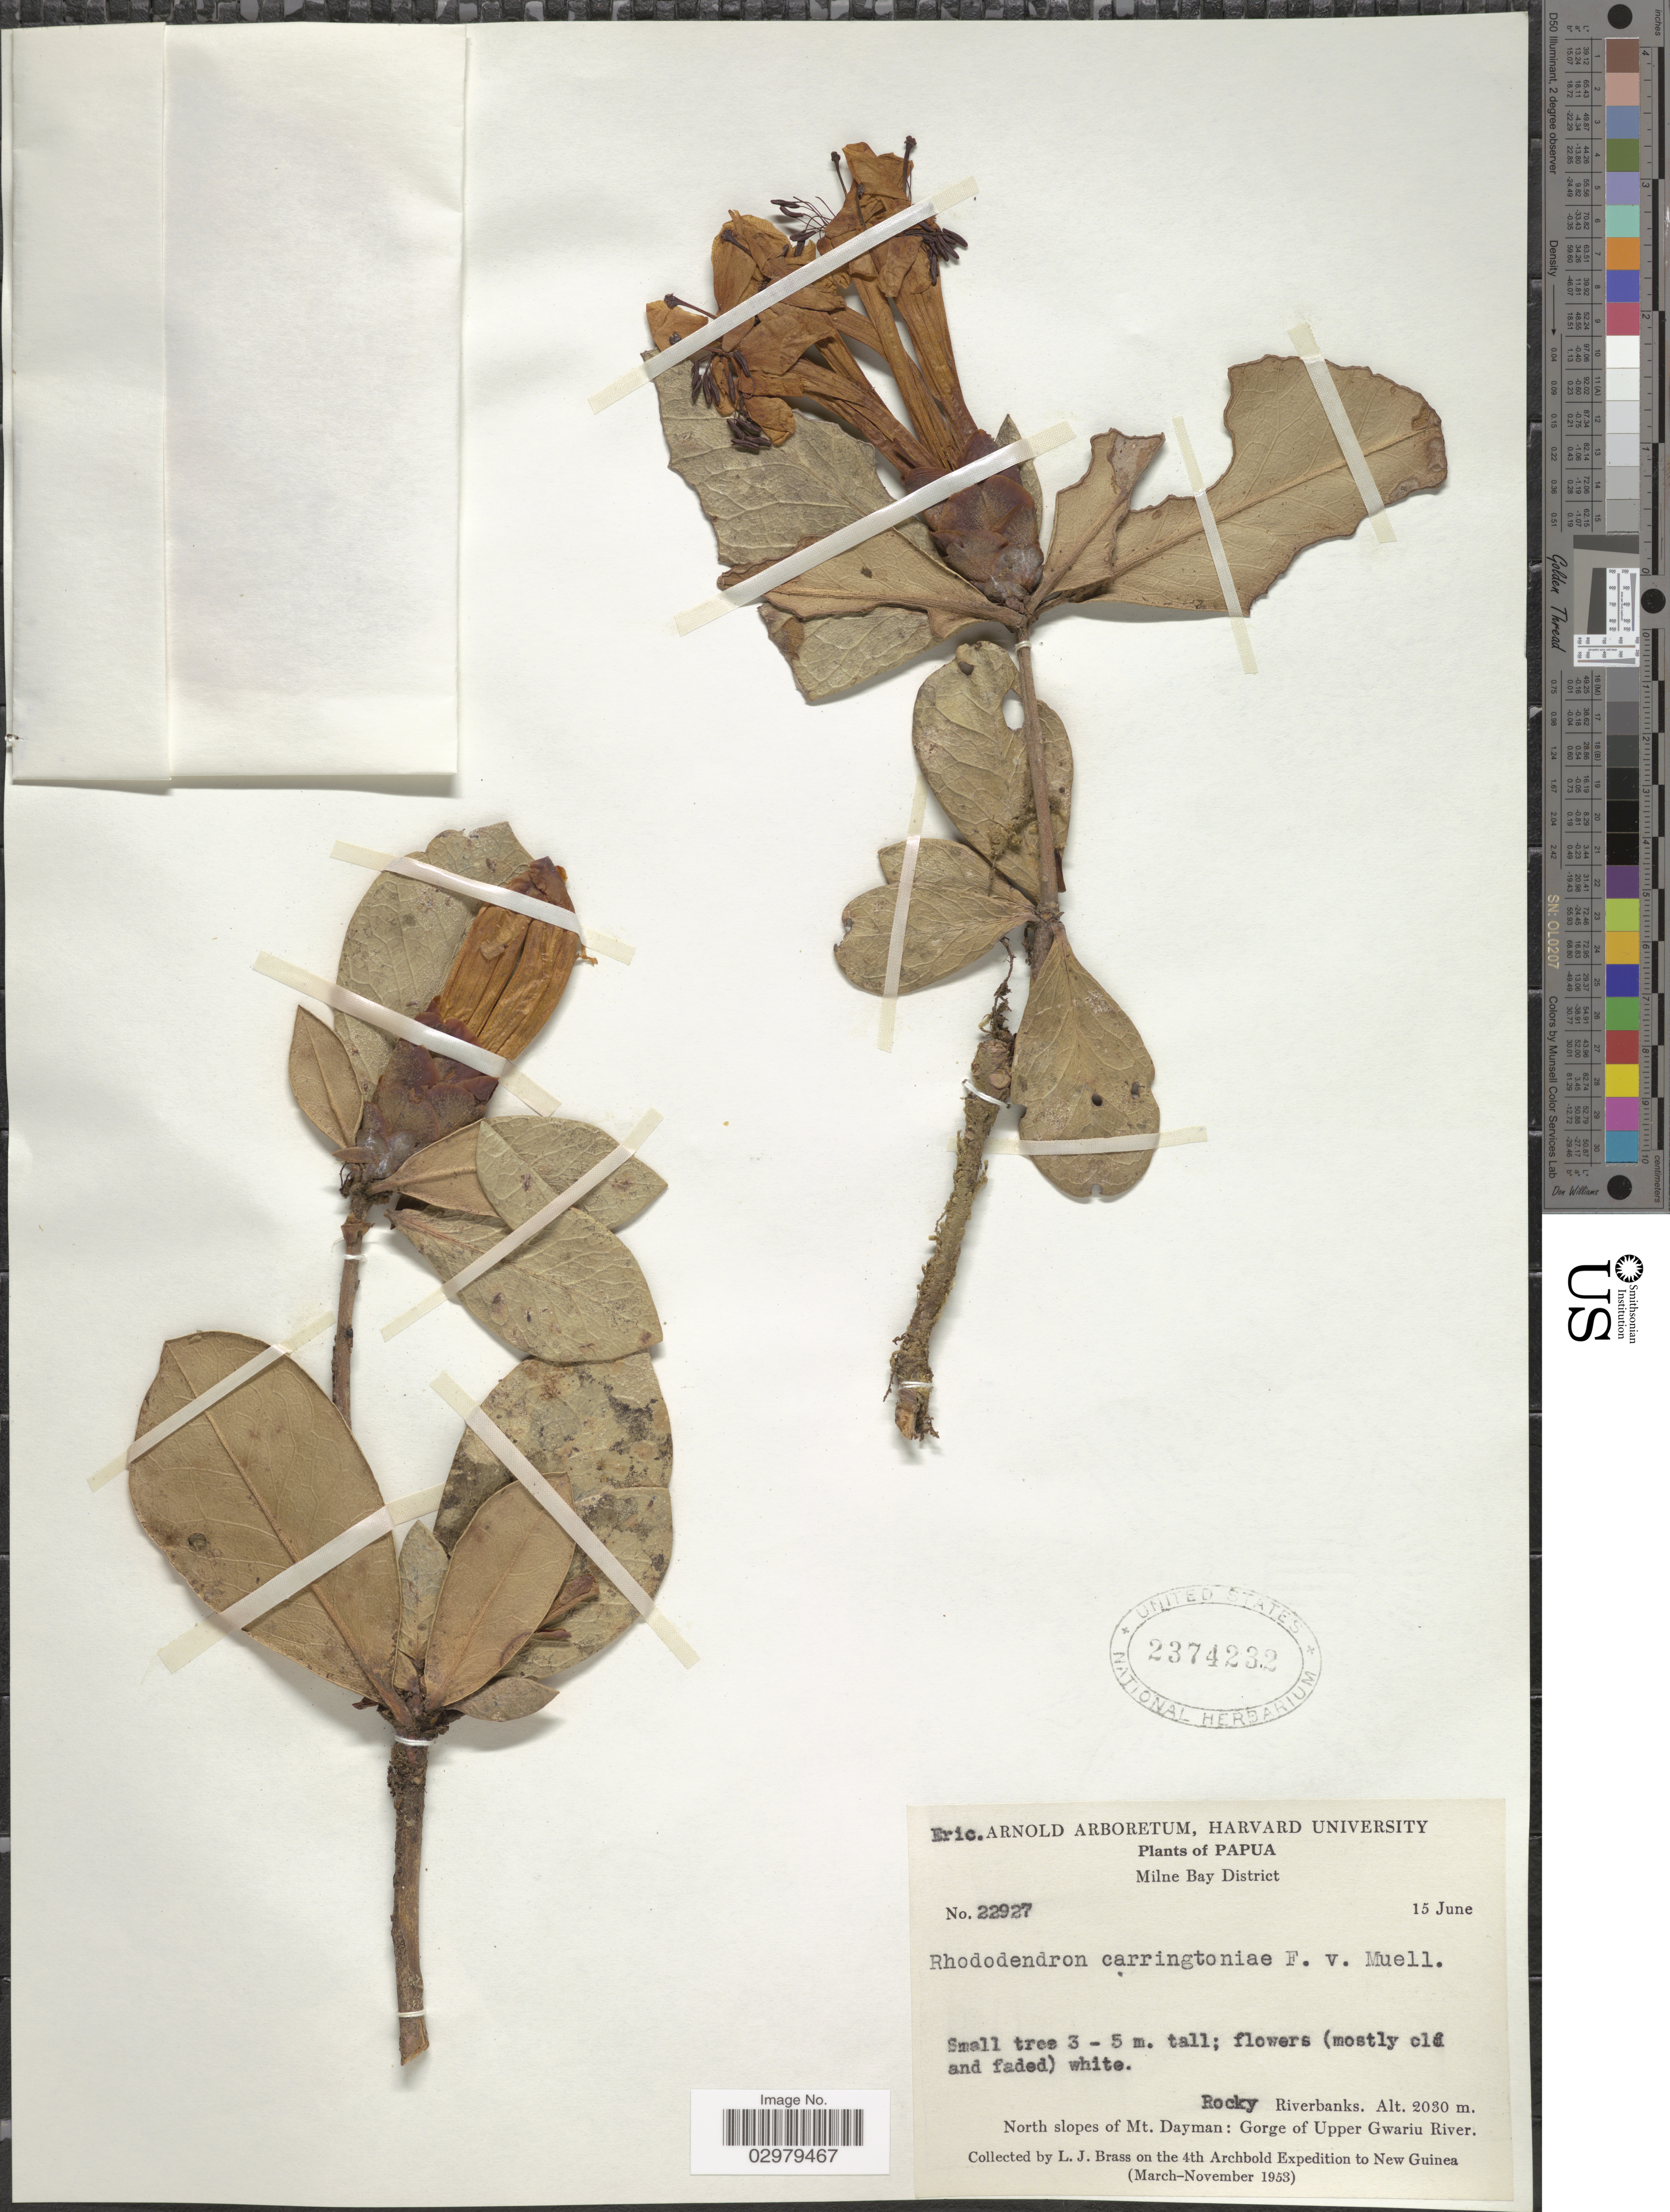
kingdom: Plantae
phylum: Tracheophyta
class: Magnoliopsida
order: Ericales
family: Ericaceae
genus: Rhododendron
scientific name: Rhododendron carringtoniae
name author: F. Muell.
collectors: L. J. Brass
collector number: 22927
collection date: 1953-06-15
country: Papua New Guinea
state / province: Milne Bay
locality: Papua. Milne Bay District. Rocky Riverbanks. North slopes of Mt. Dayman: Gorge of Upper Gwariu River. New Guinea.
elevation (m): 2030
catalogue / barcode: US 2374232